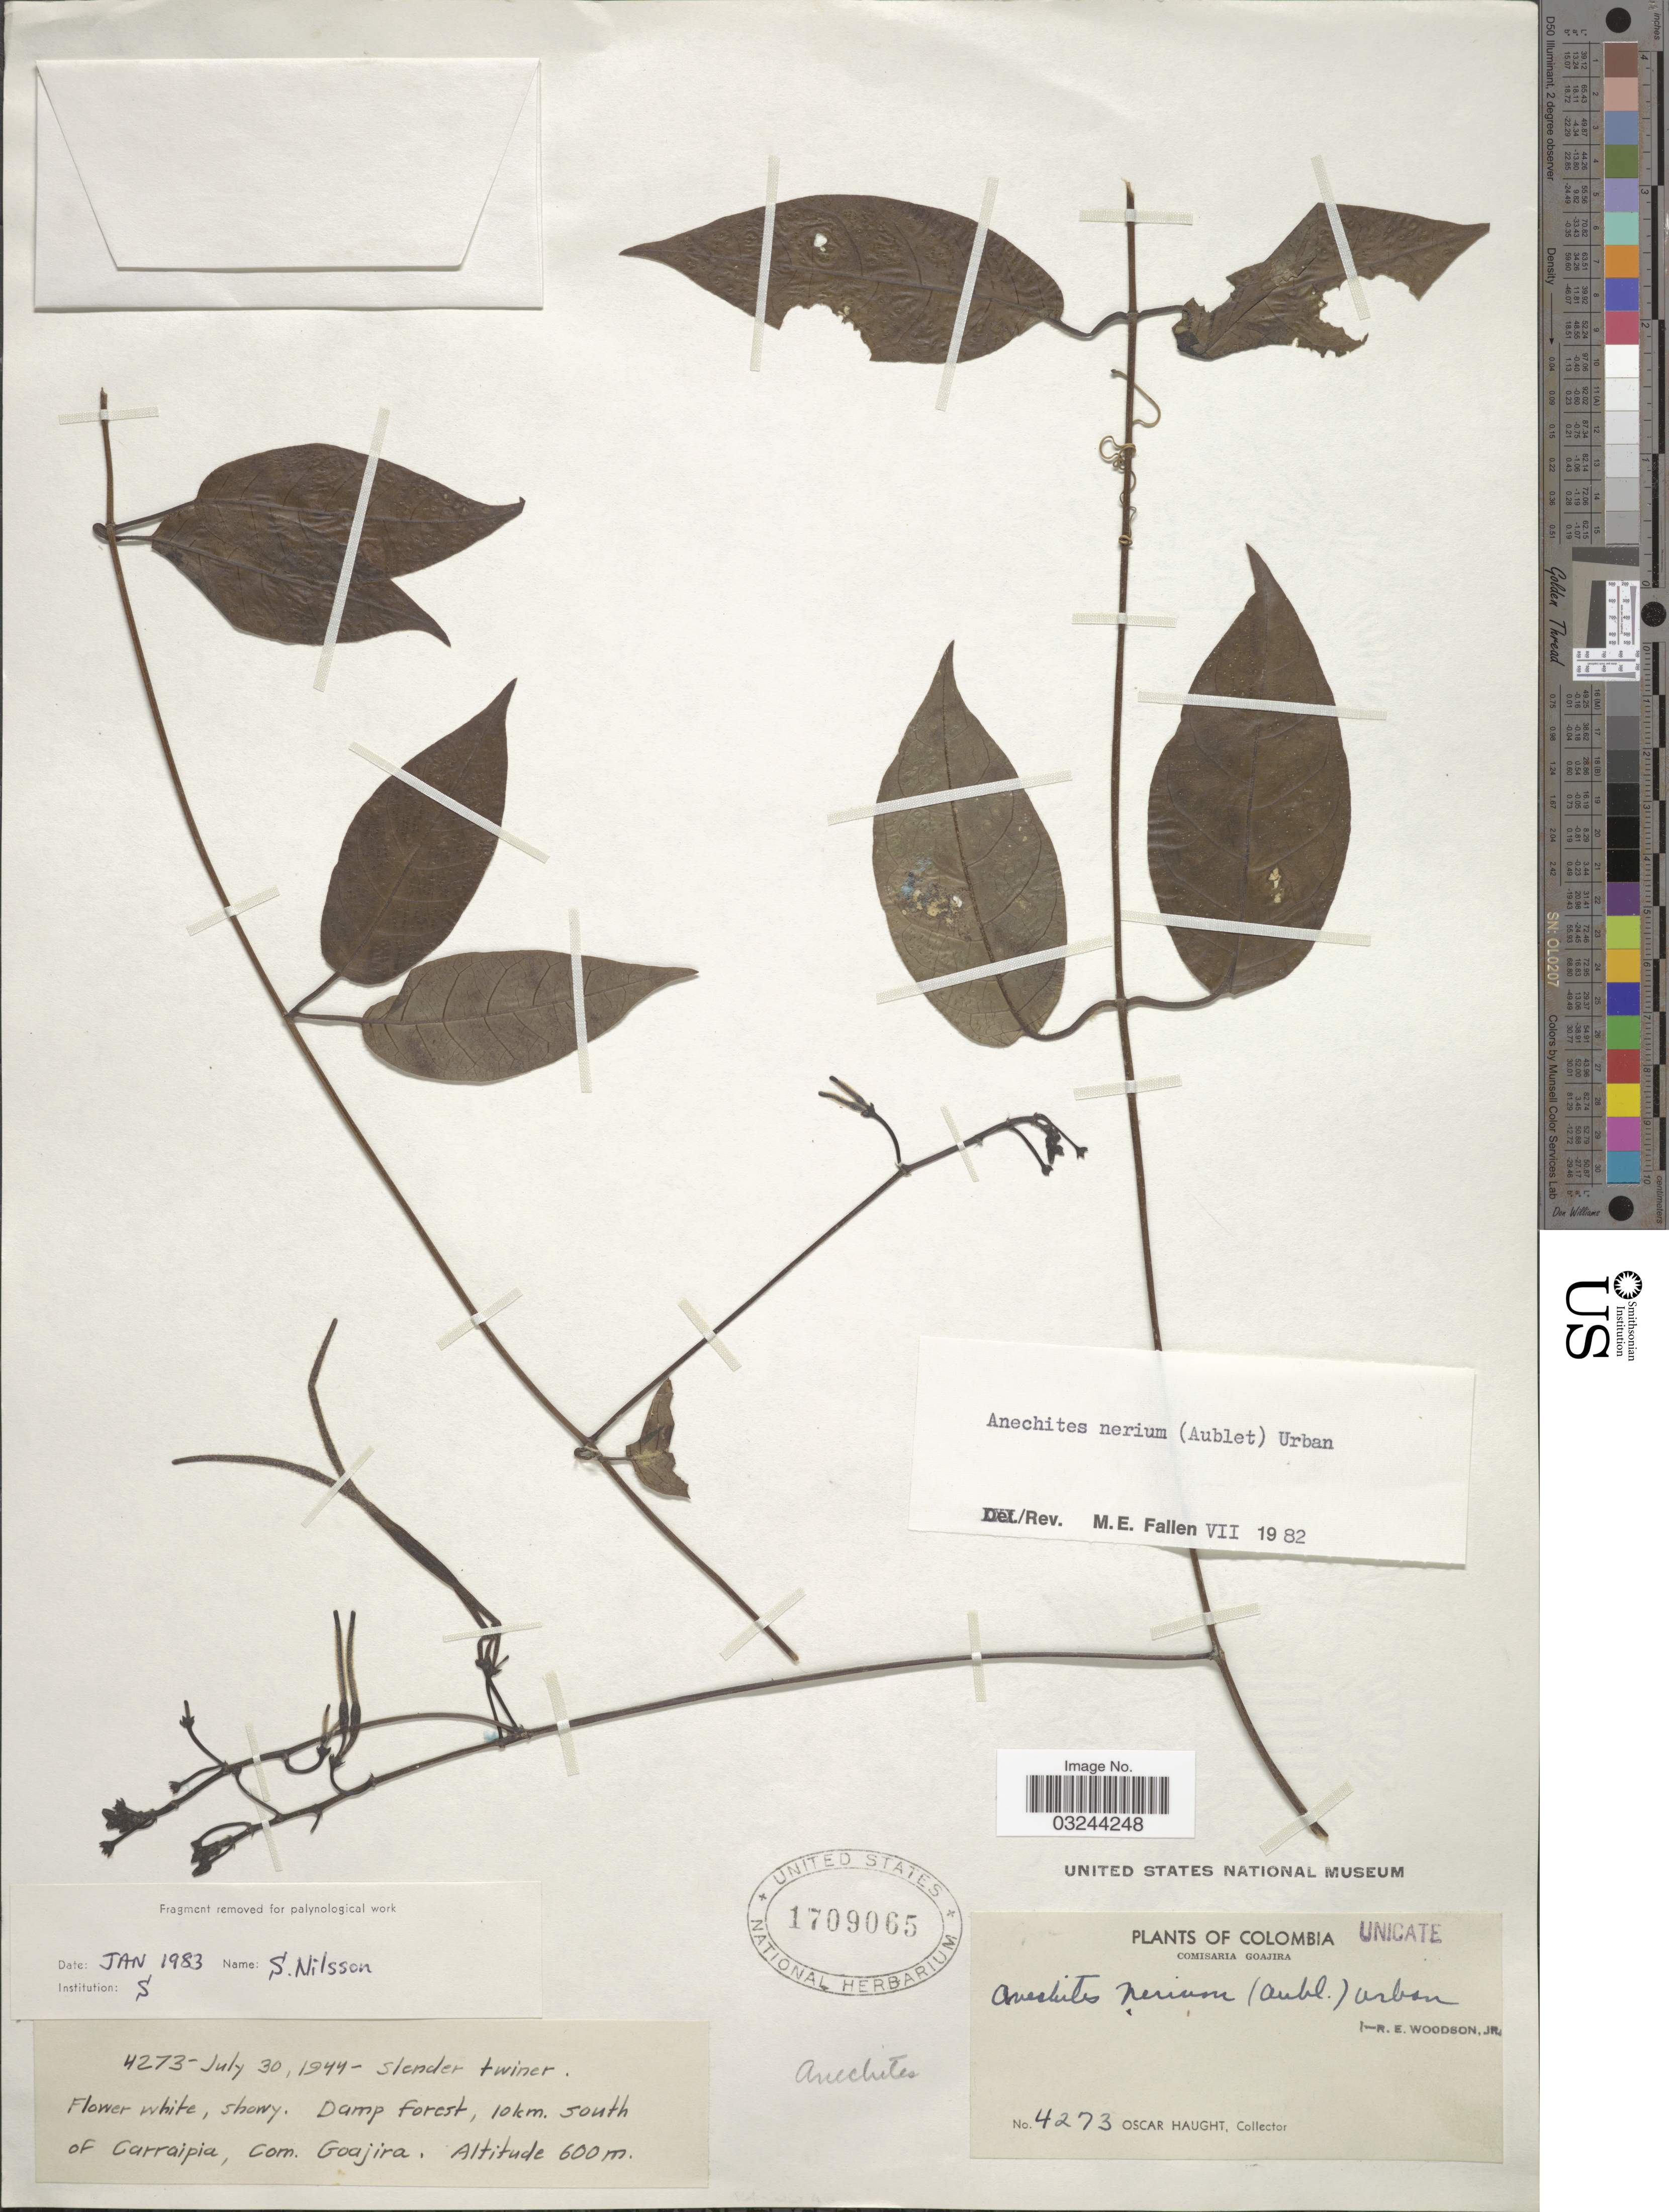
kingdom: Plantae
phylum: Tracheophyta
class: Magnoliopsida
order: Gentianales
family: Apocynaceae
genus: Anechites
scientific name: Anechites nerium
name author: (Aubl.) Urb.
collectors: O. Haught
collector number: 4273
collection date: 1944-07-30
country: Colombia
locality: Damp forest, 10 km. south of Carraipia, Comisaria Goajira.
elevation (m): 600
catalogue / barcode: US 1709065